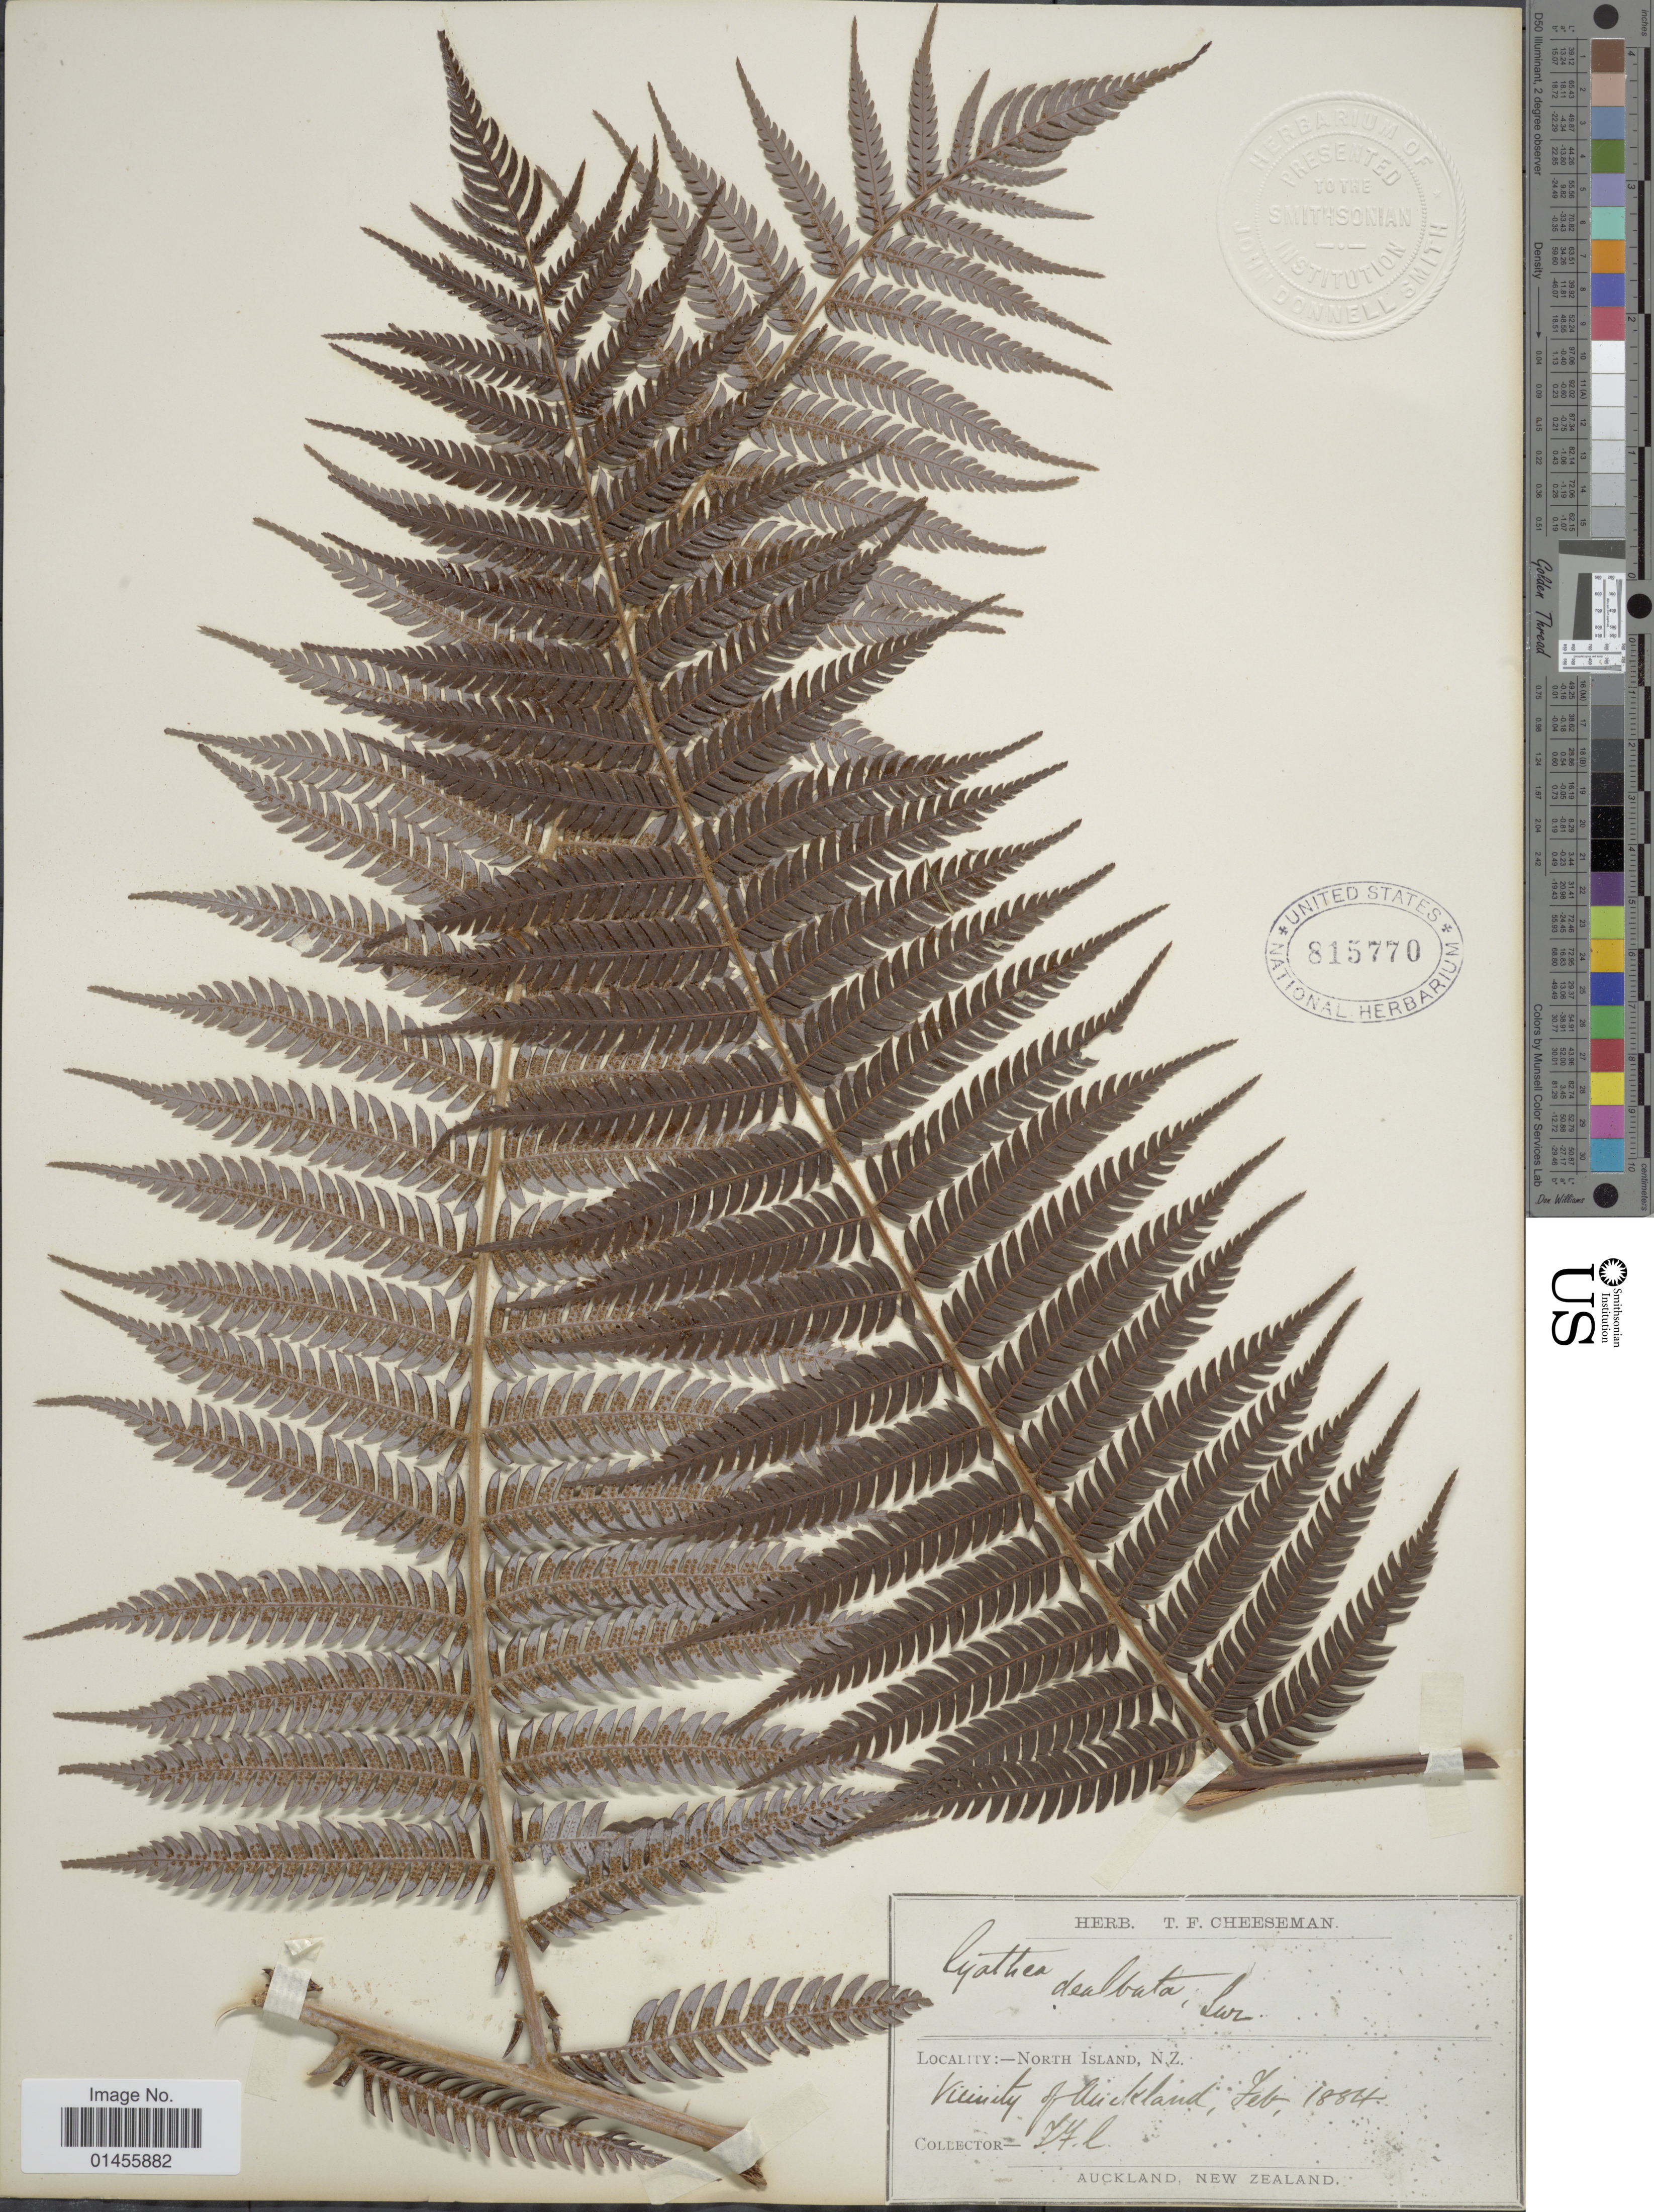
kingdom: Plantae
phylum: Tracheophyta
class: Polypodiopsida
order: Cyatheales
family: Cyatheaceae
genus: Alsophila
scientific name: Alsophila dealbata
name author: (G. Forst.)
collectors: T. F. Cheeseman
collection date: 1884-02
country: New Zealand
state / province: Auckland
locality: North Island, Vicinity of Auckland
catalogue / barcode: US 815770